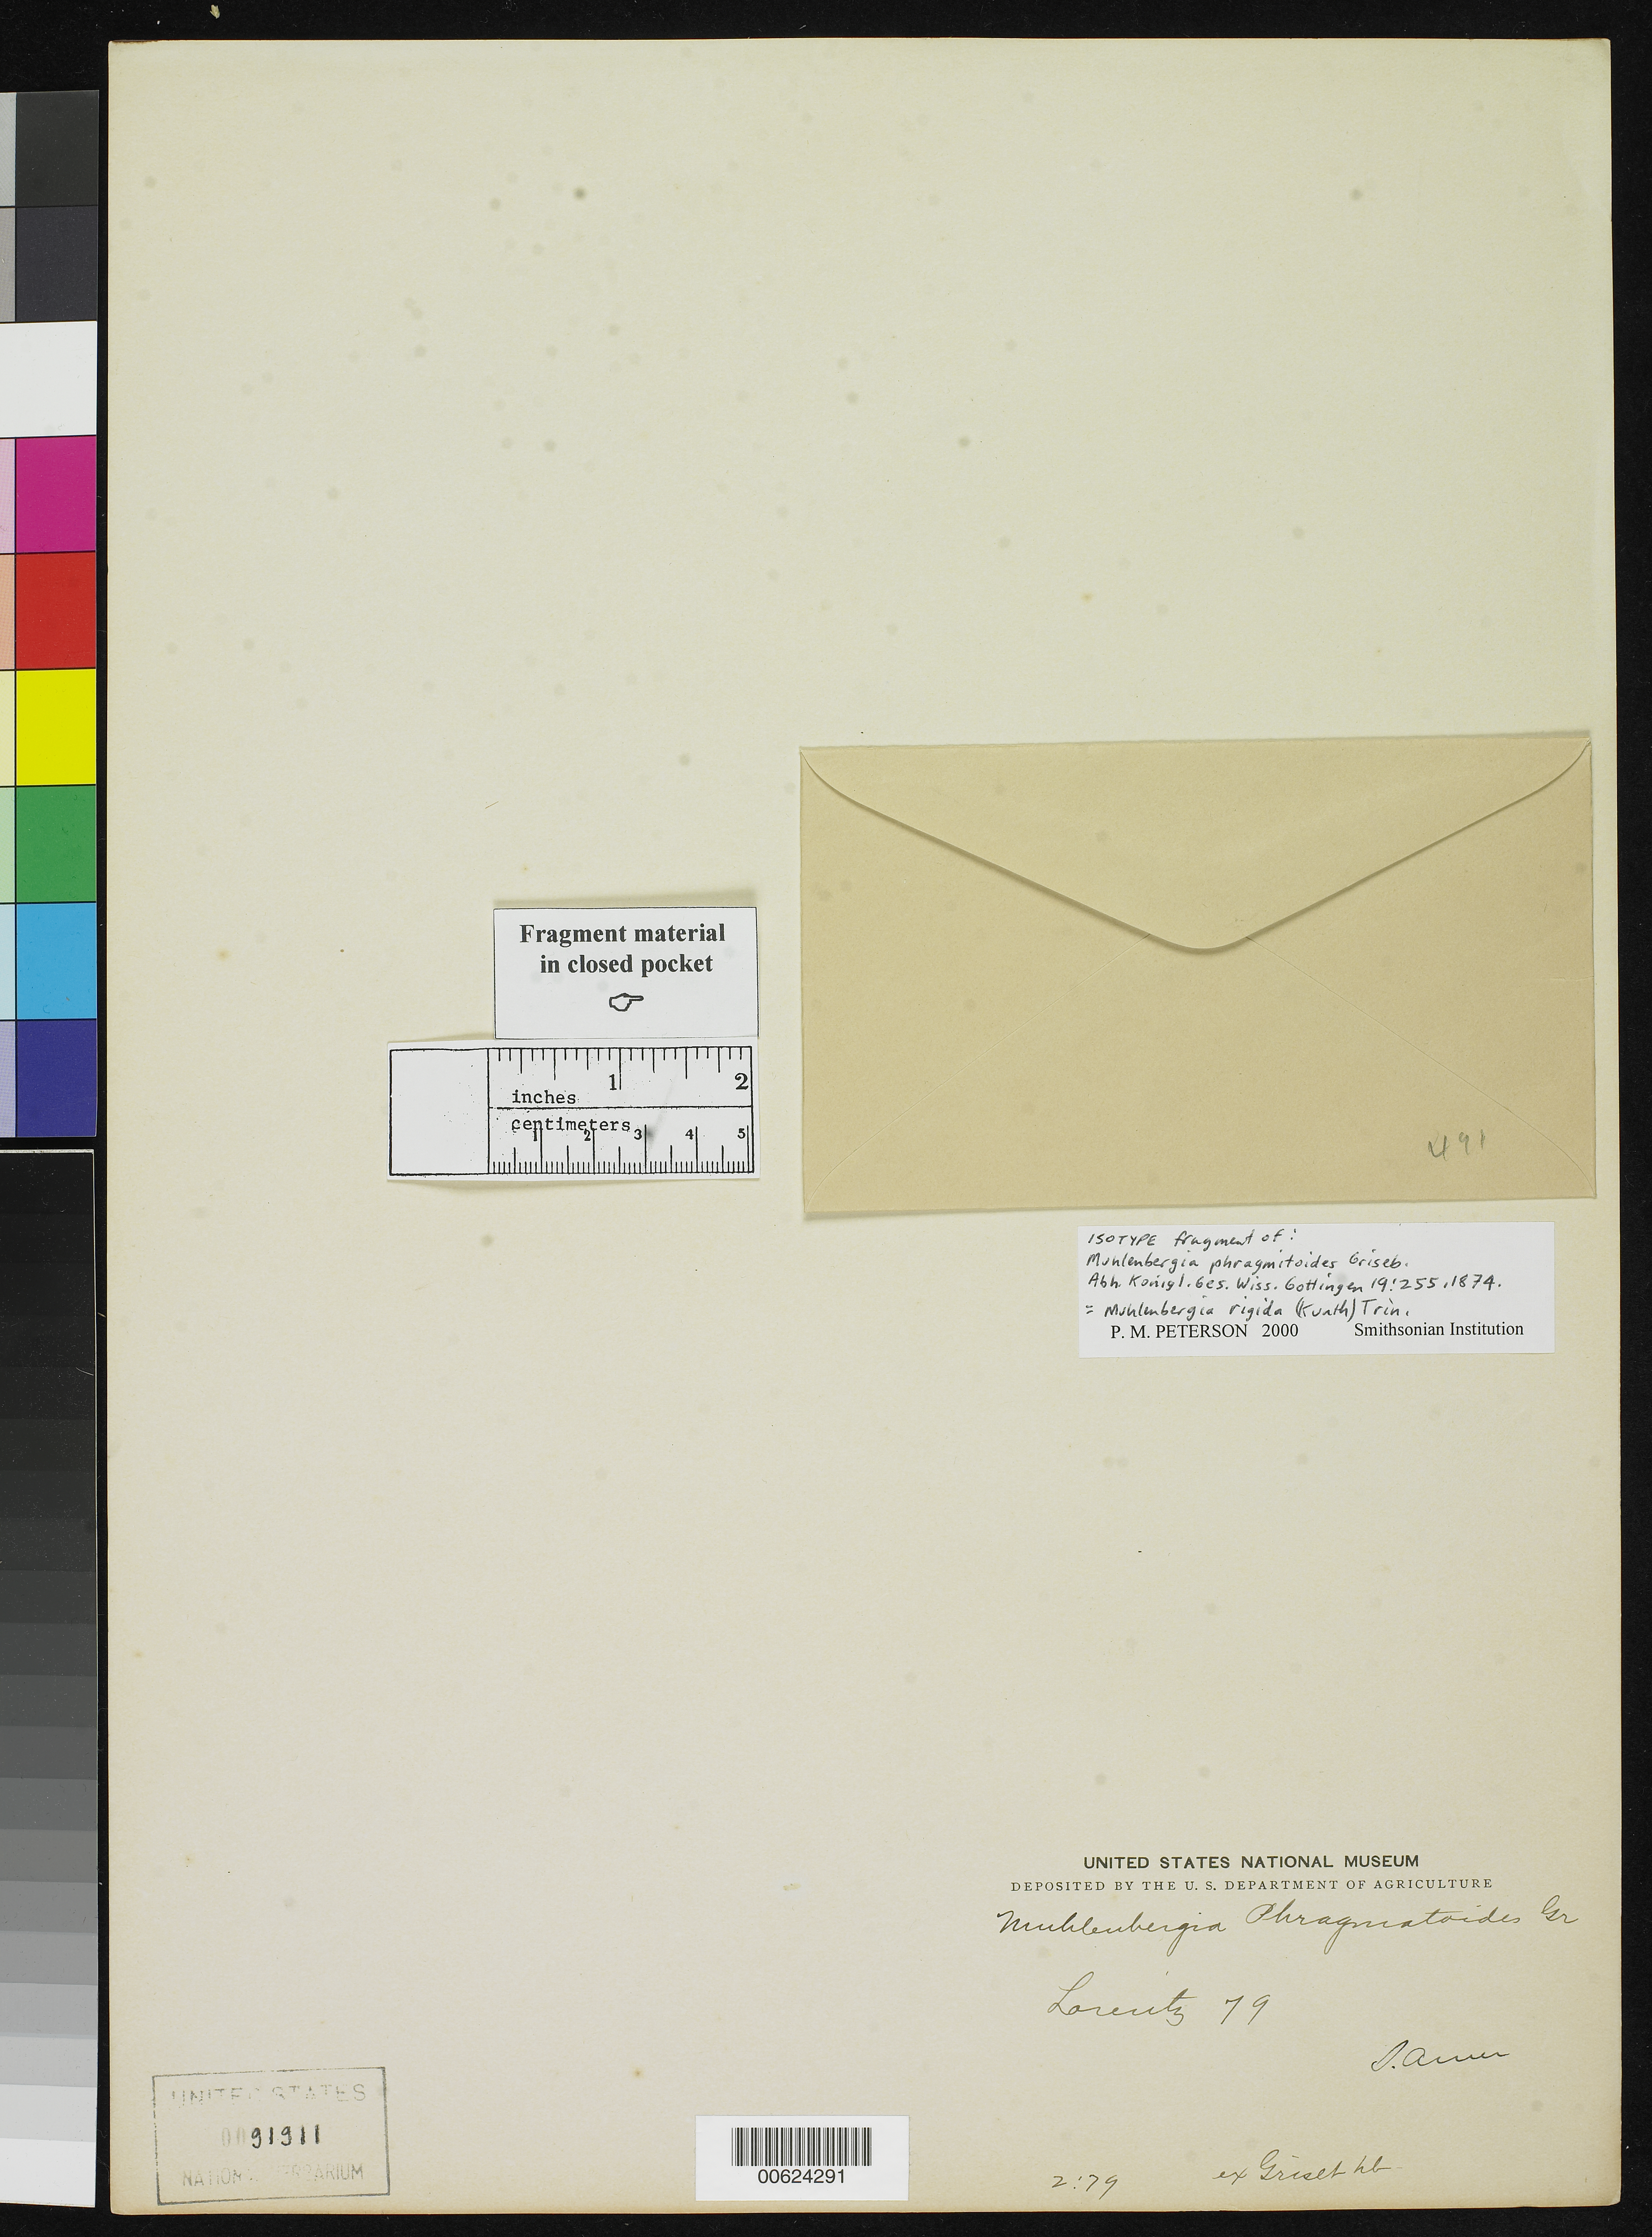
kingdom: Plantae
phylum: Tracheophyta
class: Liliopsida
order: Poales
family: Poaceae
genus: Muhlenbergia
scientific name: Muhlenbergia phragmitoides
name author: Griseb.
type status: Type Fragment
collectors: P. G. Lorentz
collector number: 79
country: Argentina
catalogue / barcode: US 91911